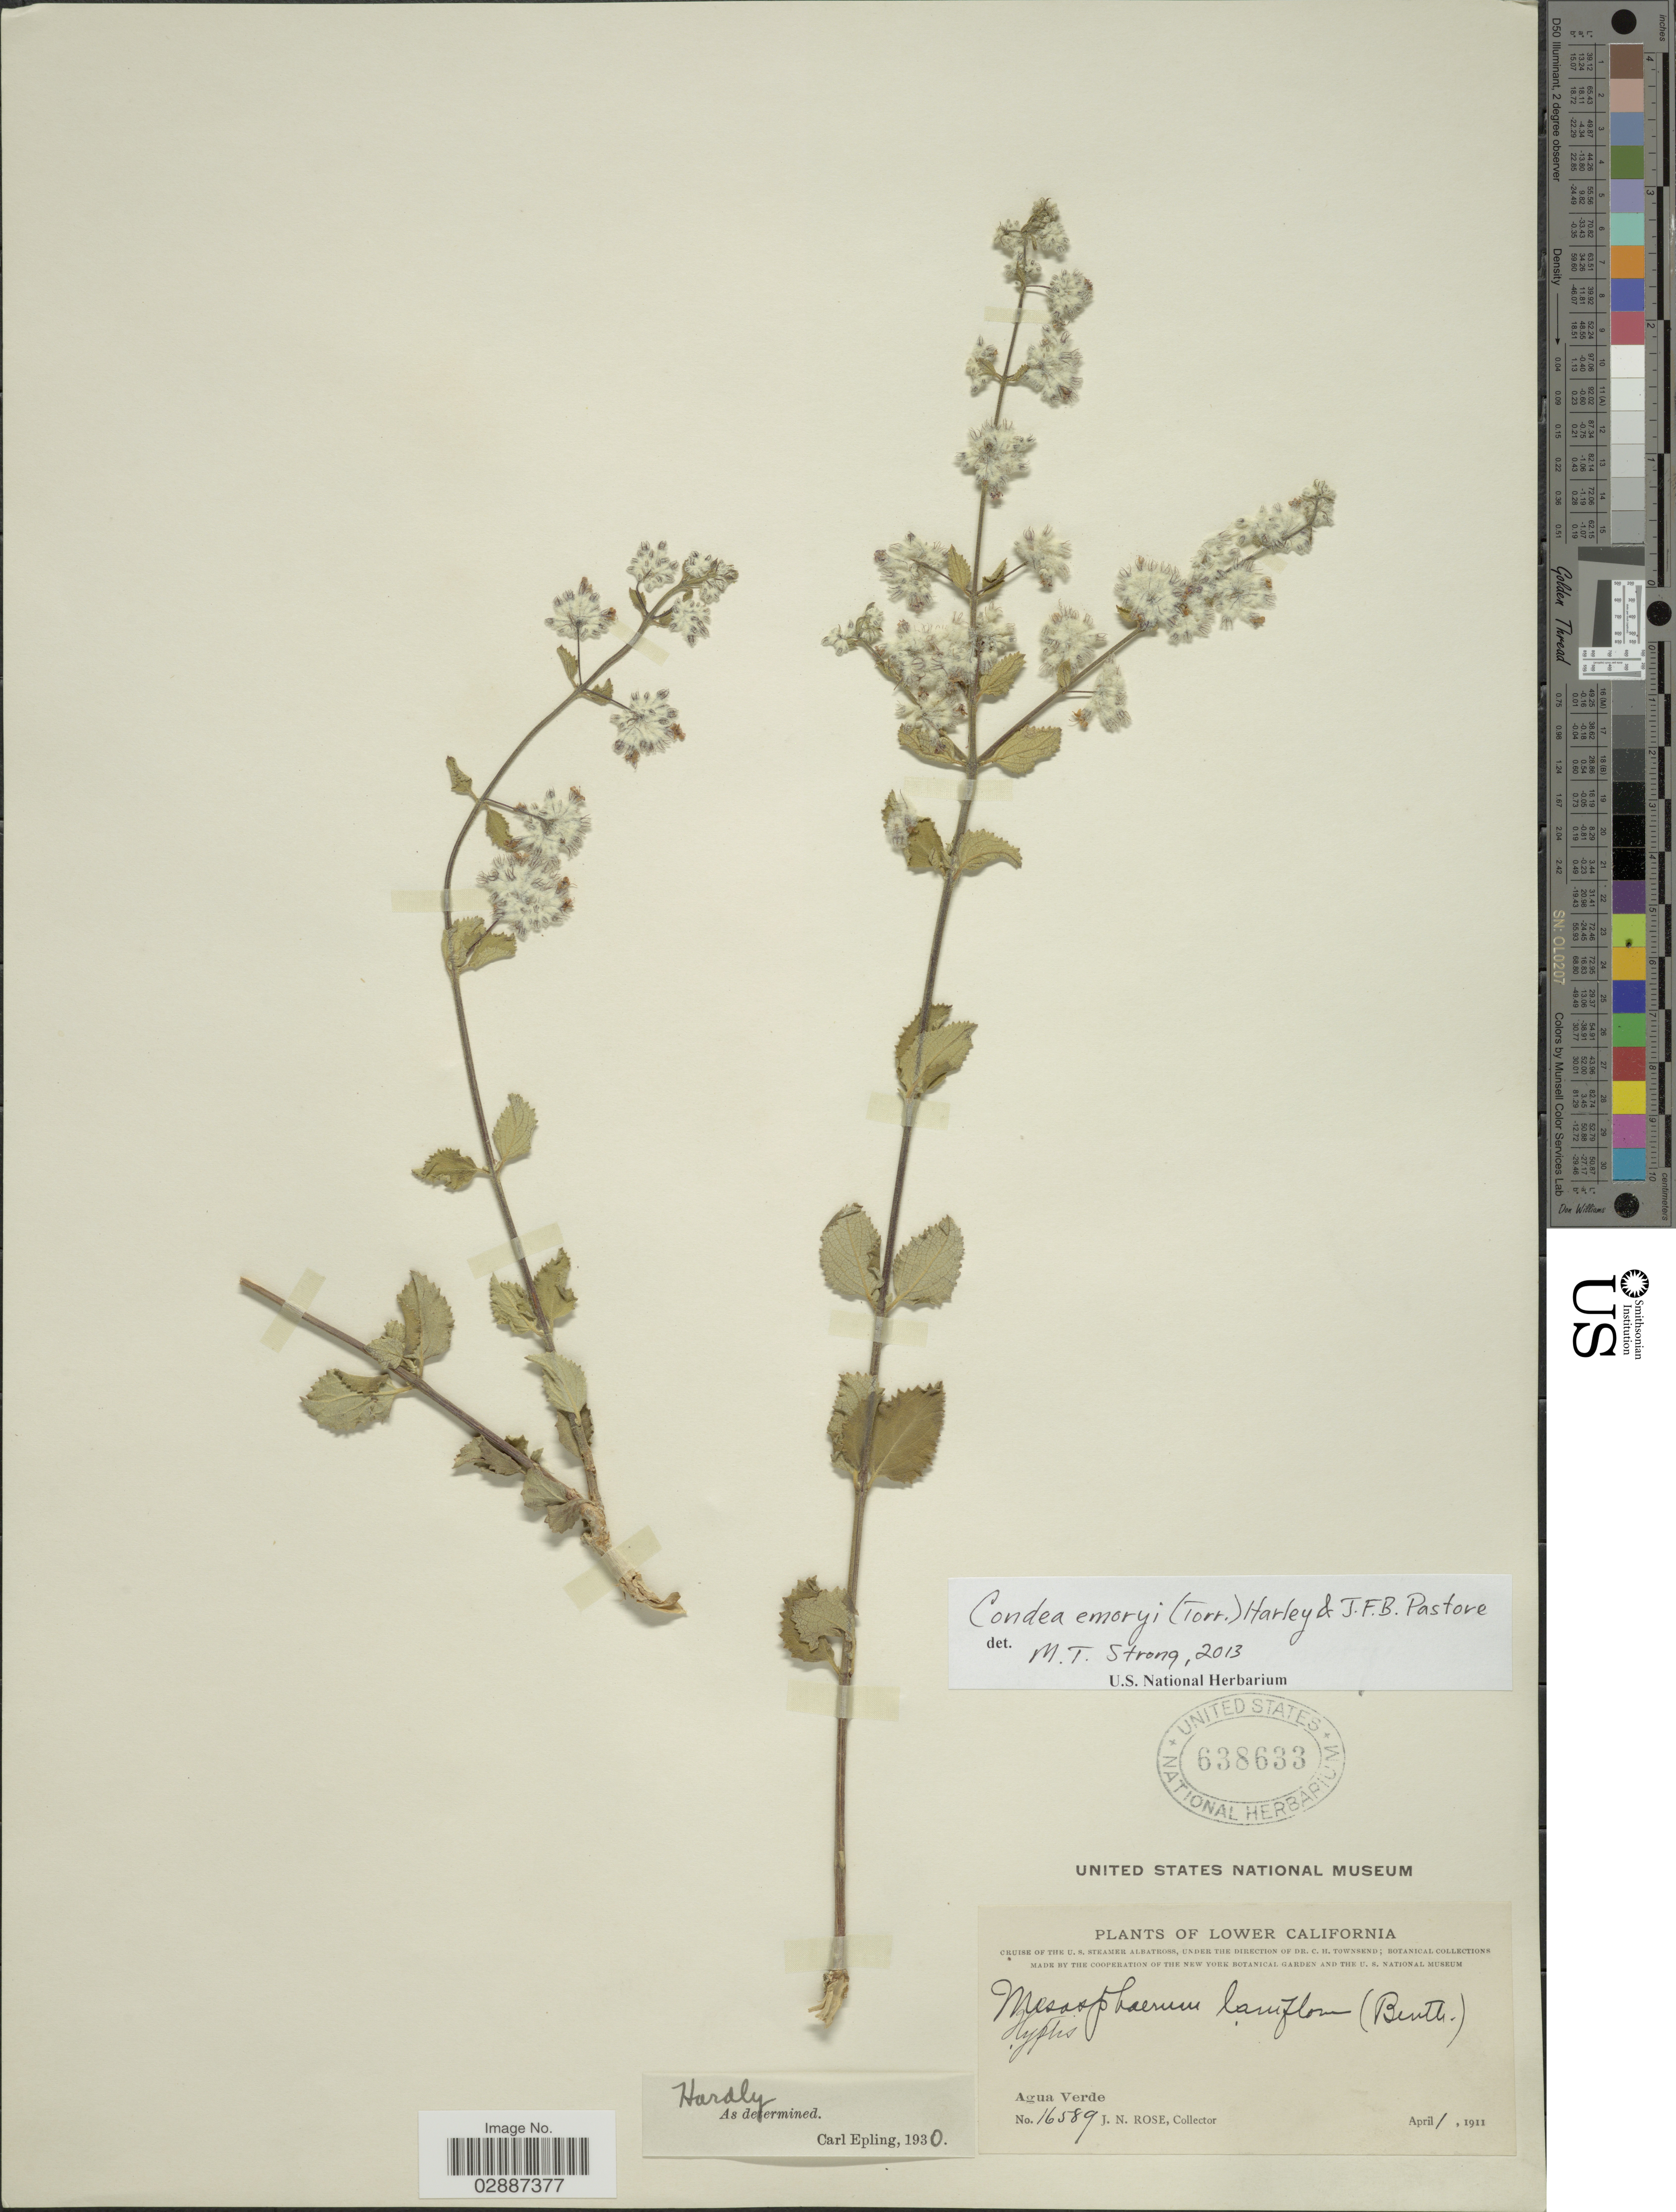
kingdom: Plantae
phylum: Tracheophyta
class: Magnoliopsida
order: Lamiales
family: Lamiaceae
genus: Condea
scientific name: Condea emoryi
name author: (Torr.) Harley & J.F.B. Pastore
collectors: J. N. Rose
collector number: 16589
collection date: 1911-04-01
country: Mexico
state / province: Baja California Sur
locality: Lower California. Agua Verde.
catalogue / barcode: US 638633